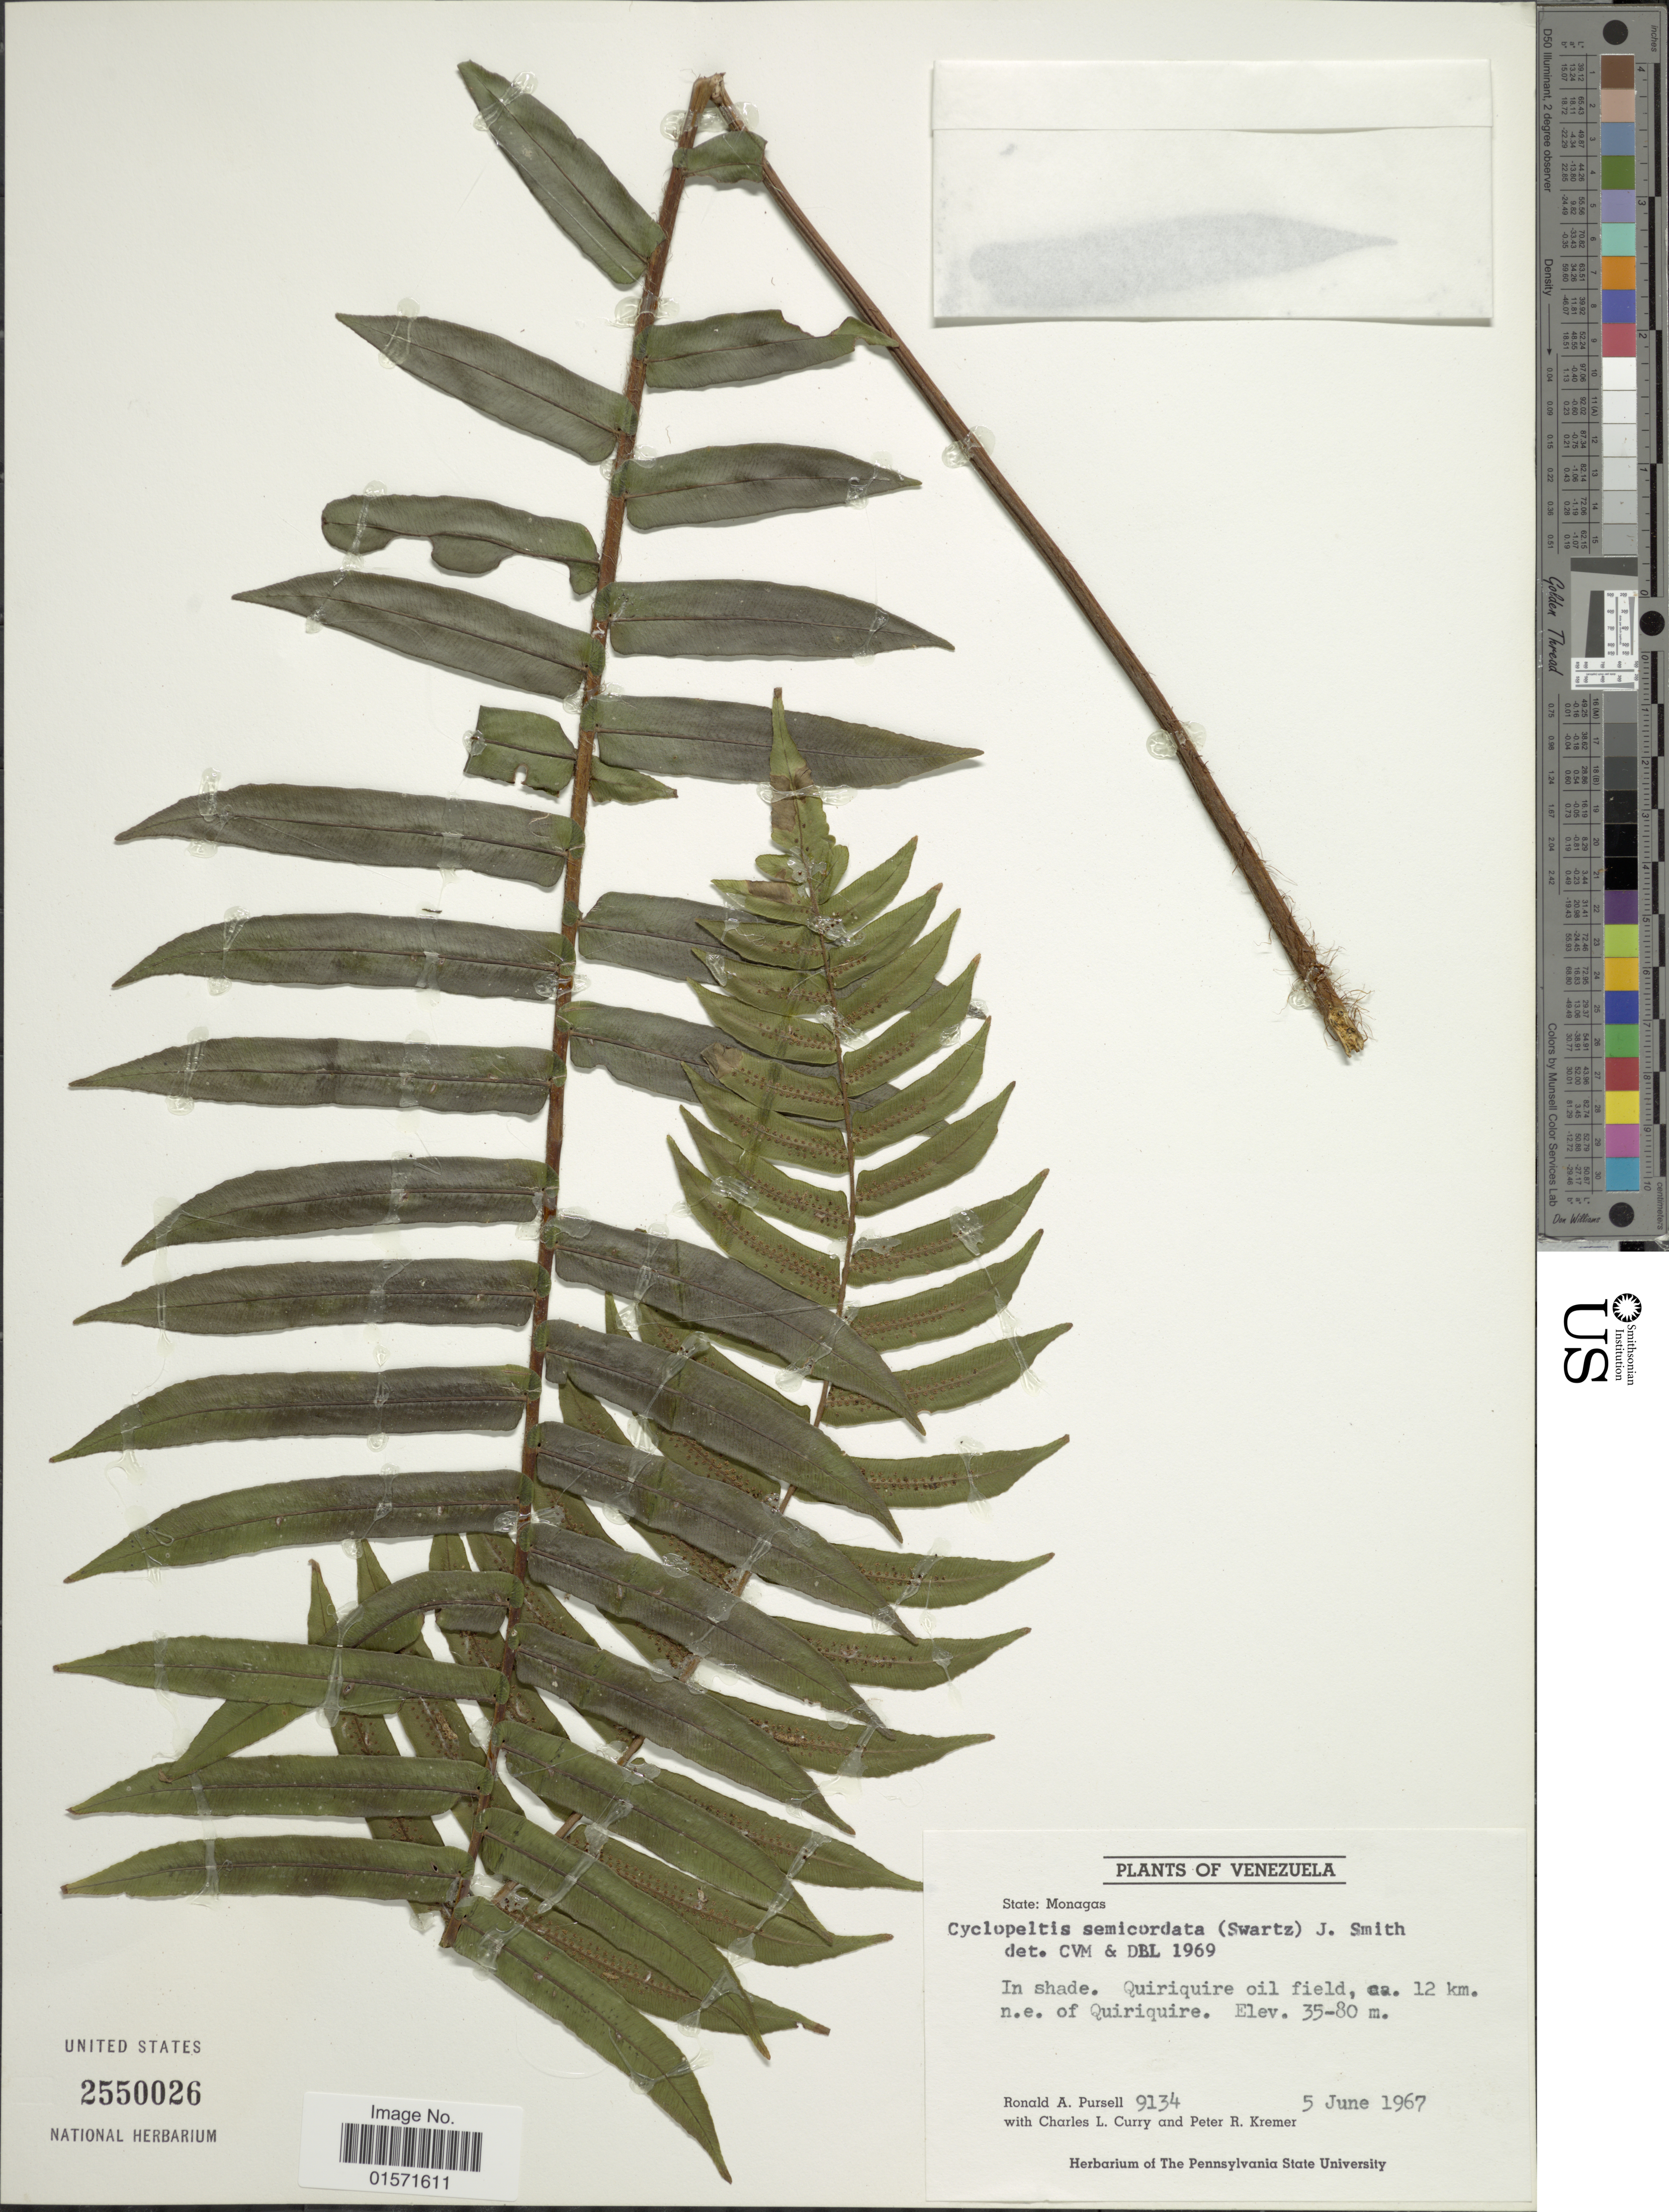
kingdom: Plantae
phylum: Tracheophyta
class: Polypodiopsida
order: Polypodiales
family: Lomariopsidaceae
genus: Cyclopeltis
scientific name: Cyclopeltis semicordata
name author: (Sw.) J. Sm.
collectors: R. A. Pursell, C. L. Curry & P. R. Kremer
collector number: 9134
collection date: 1967-06-05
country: Venezuela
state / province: Monagas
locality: Quiriquire oil field, 12 km NE of Quiriquiri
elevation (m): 35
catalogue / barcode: US 2550026